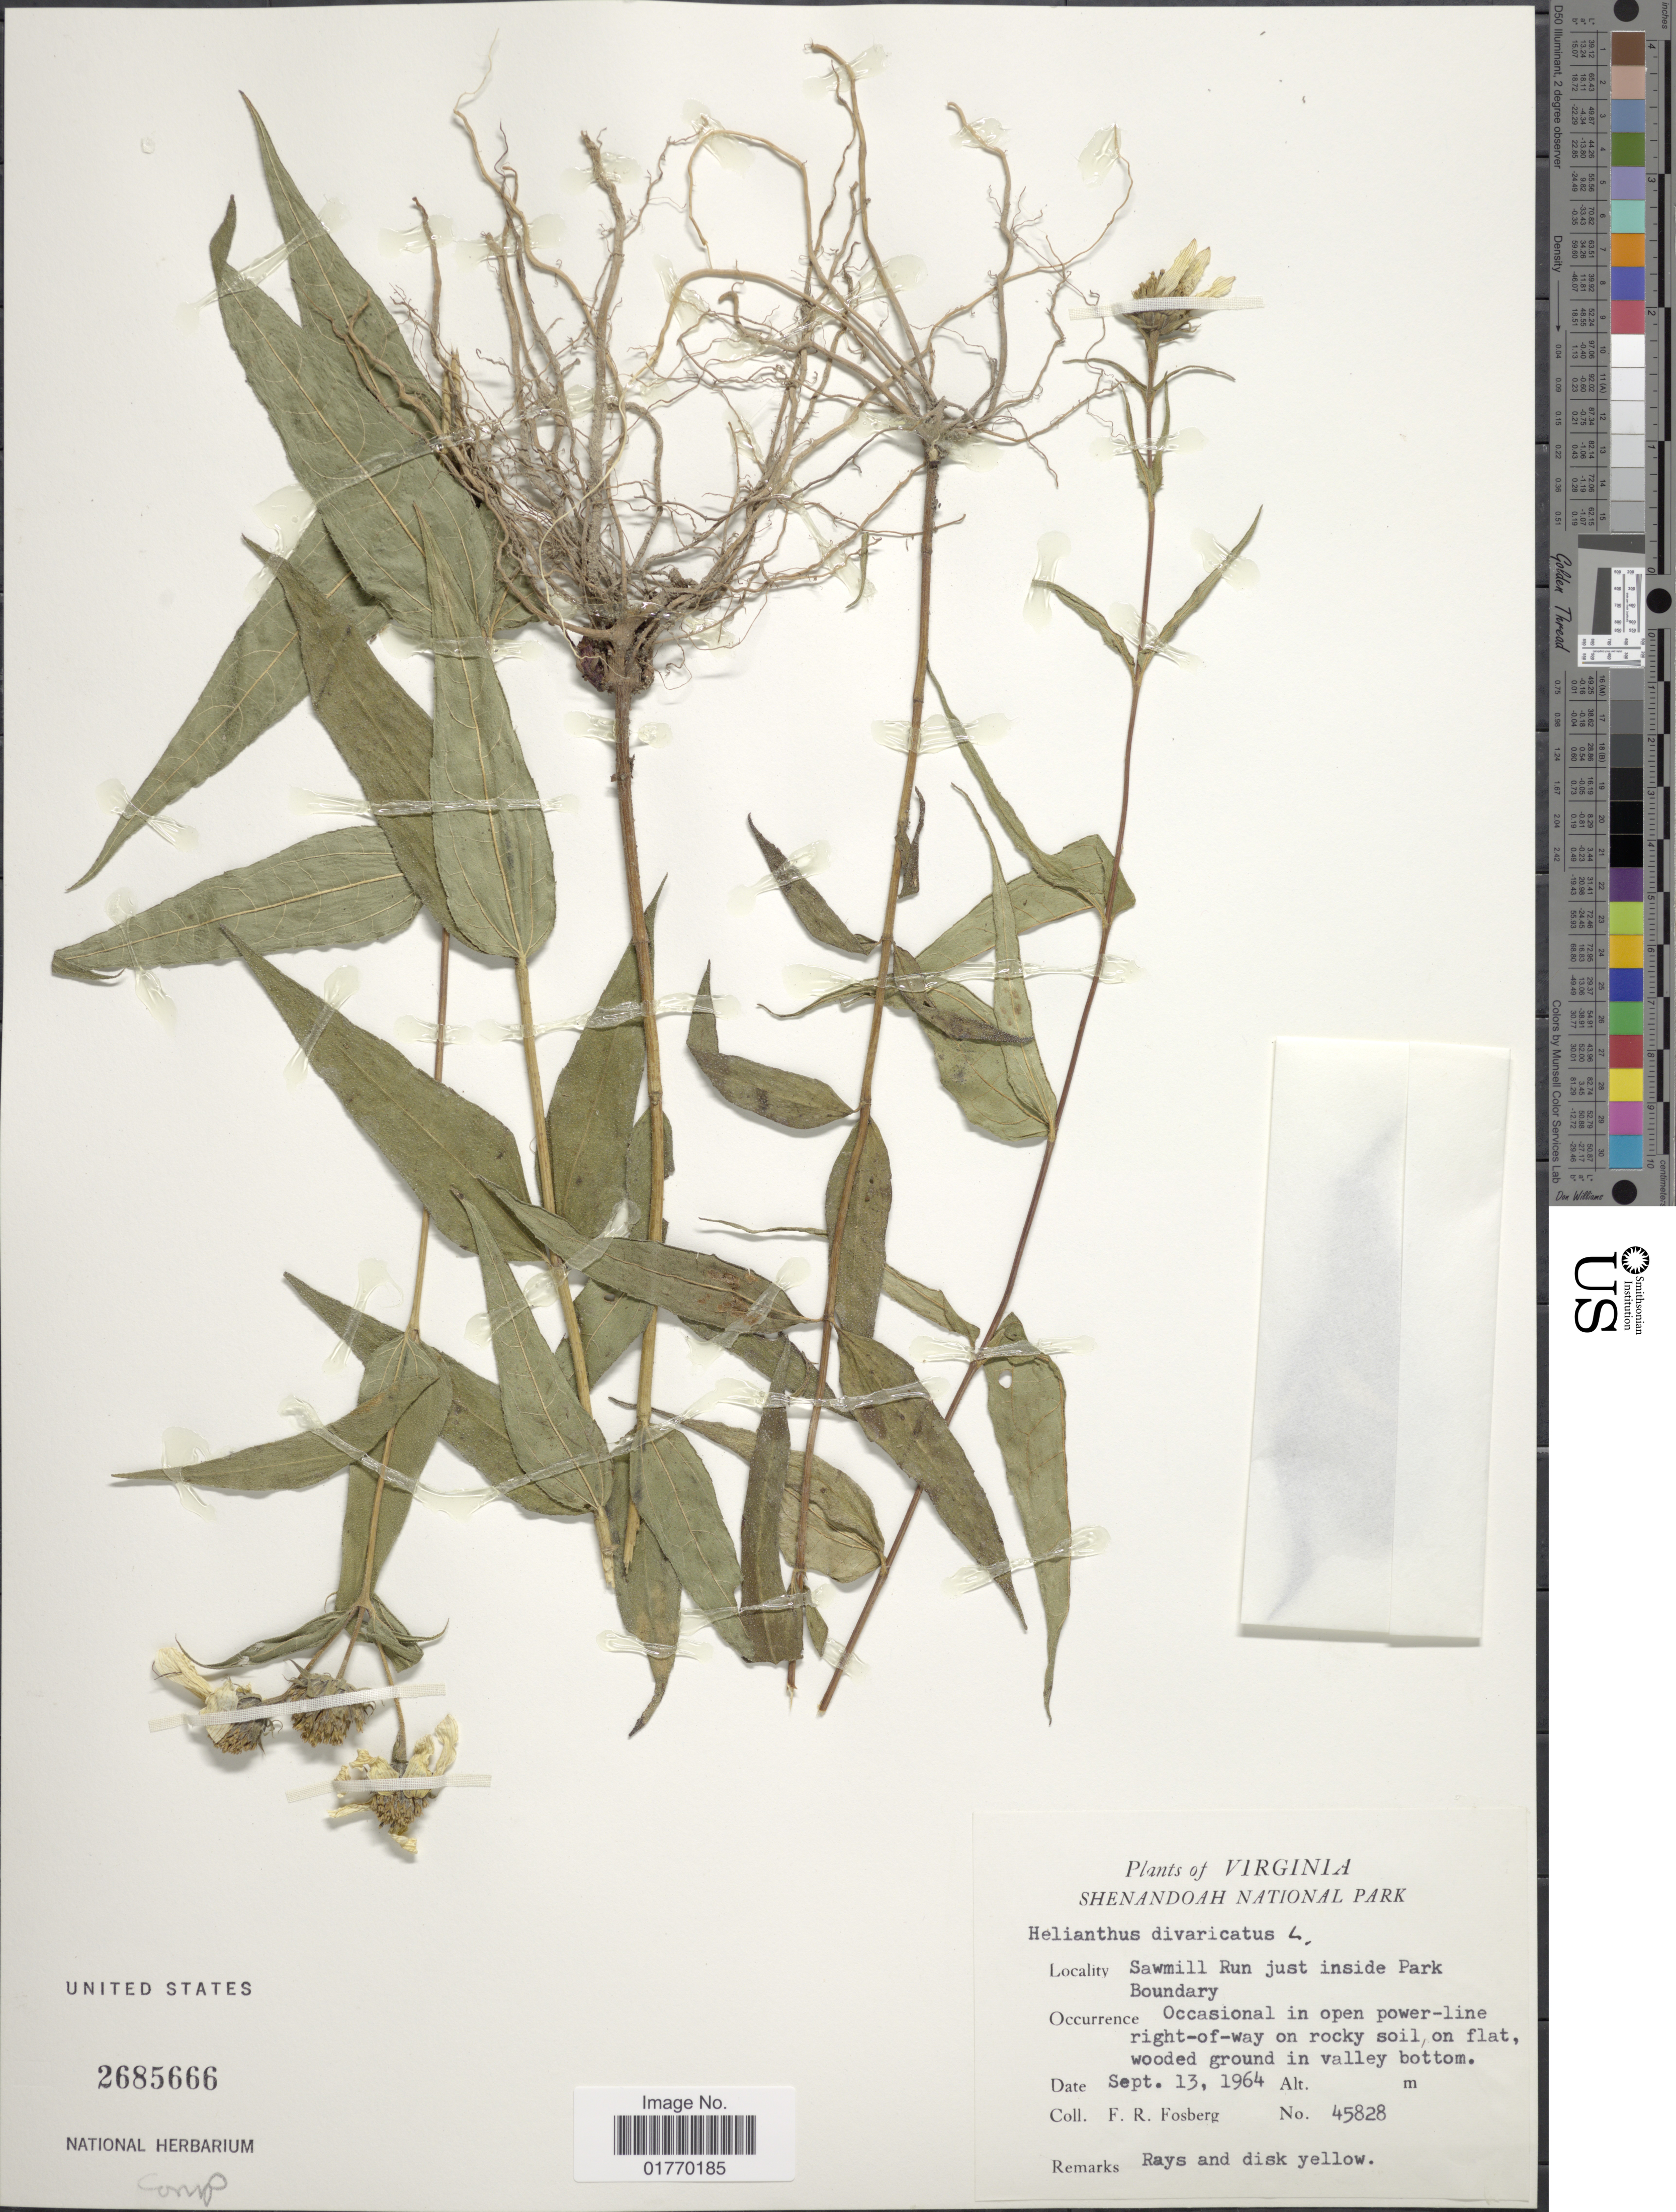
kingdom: Plantae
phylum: Tracheophyta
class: Magnoliopsida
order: Asterales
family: Asteraceae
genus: Helianthus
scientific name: Helianthus divaricatus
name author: L.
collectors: F. R. Fosberg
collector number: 45828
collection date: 1964-09-13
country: United States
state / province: Virginia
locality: Shenandoah National Park, Sawmill Run just inside Park Boundary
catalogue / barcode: US 2685666